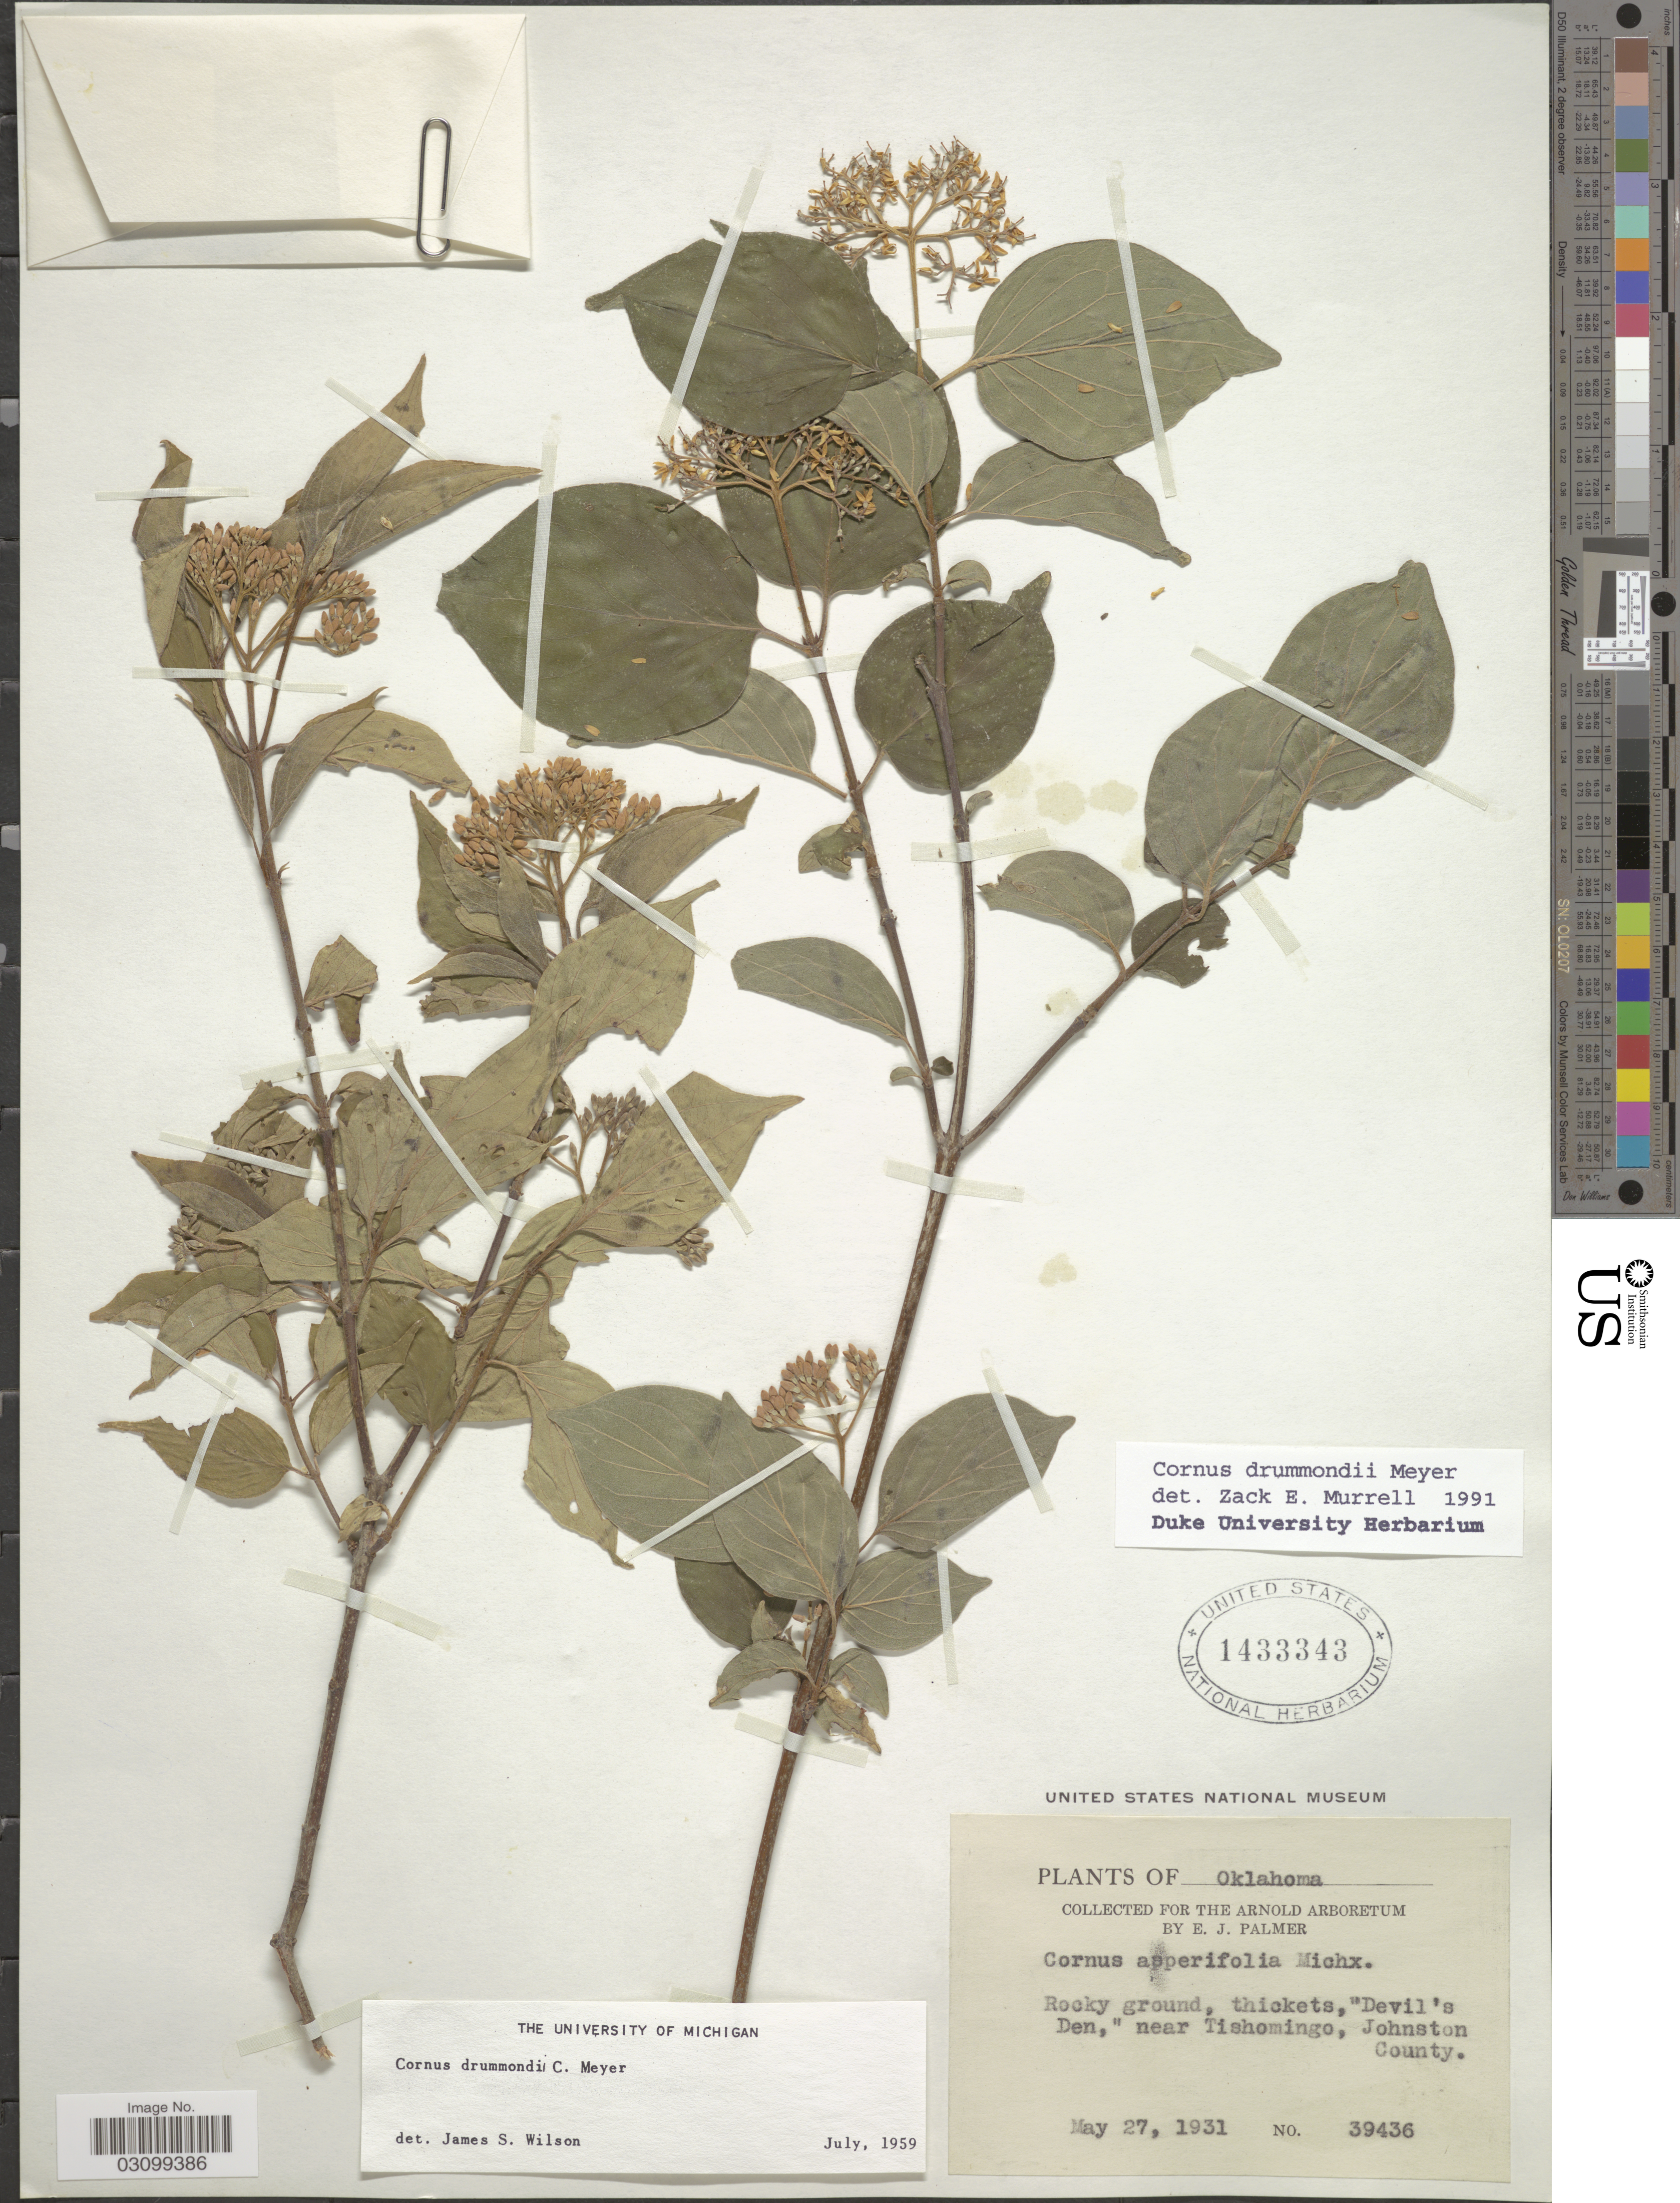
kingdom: Plantae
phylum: Tracheophyta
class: Magnoliopsida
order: Cornales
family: Cornaceae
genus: Cornus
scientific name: Cornus drummondii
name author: C.A. Mey.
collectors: E. J. Palmer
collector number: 39436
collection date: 1931-05-27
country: United States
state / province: Oklahoma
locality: Rocky ground, thickets, "Devil's Den", near Tishomingo, Johnston County.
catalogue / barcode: US 1433343